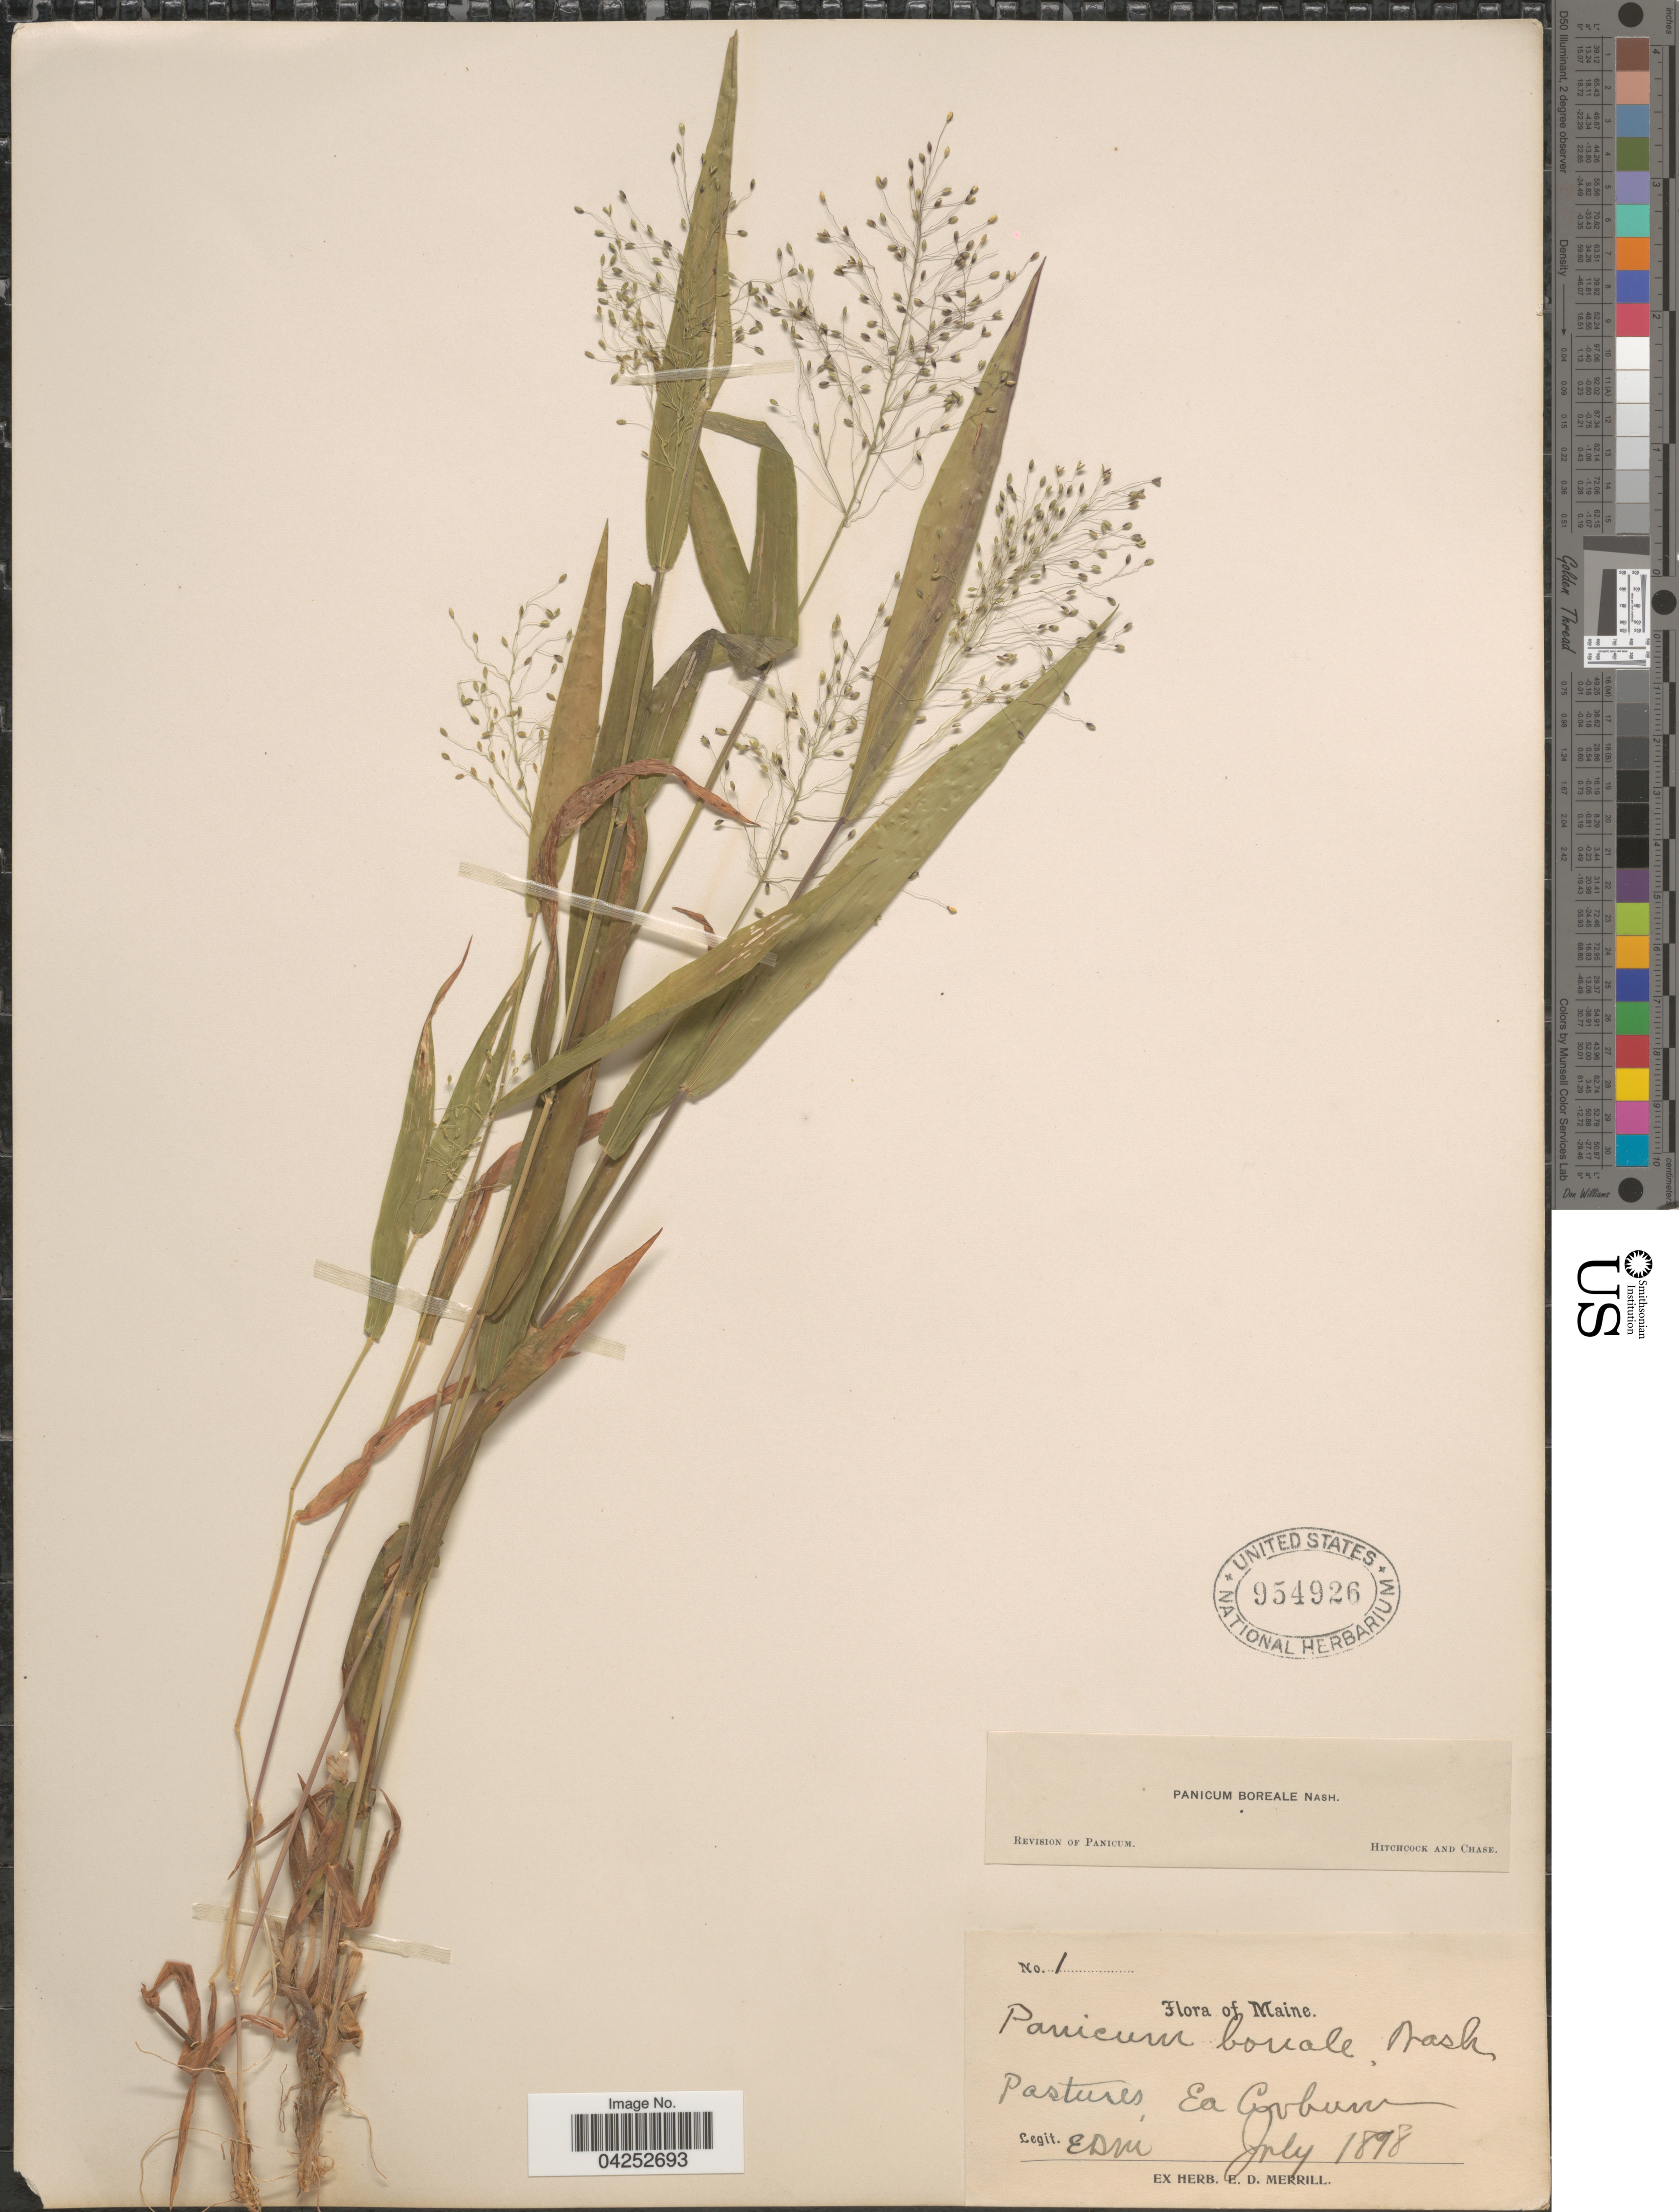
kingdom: Plantae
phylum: Tracheophyta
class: Liliopsida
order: Poales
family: Poaceae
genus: Dichanthelium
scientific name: Dichanthelium boreale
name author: (Nash) Freckmann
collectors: E. D. Merrill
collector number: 1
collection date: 1898-07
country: United States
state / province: Maine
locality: Pastures, Ea Auburn.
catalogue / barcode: US 954926